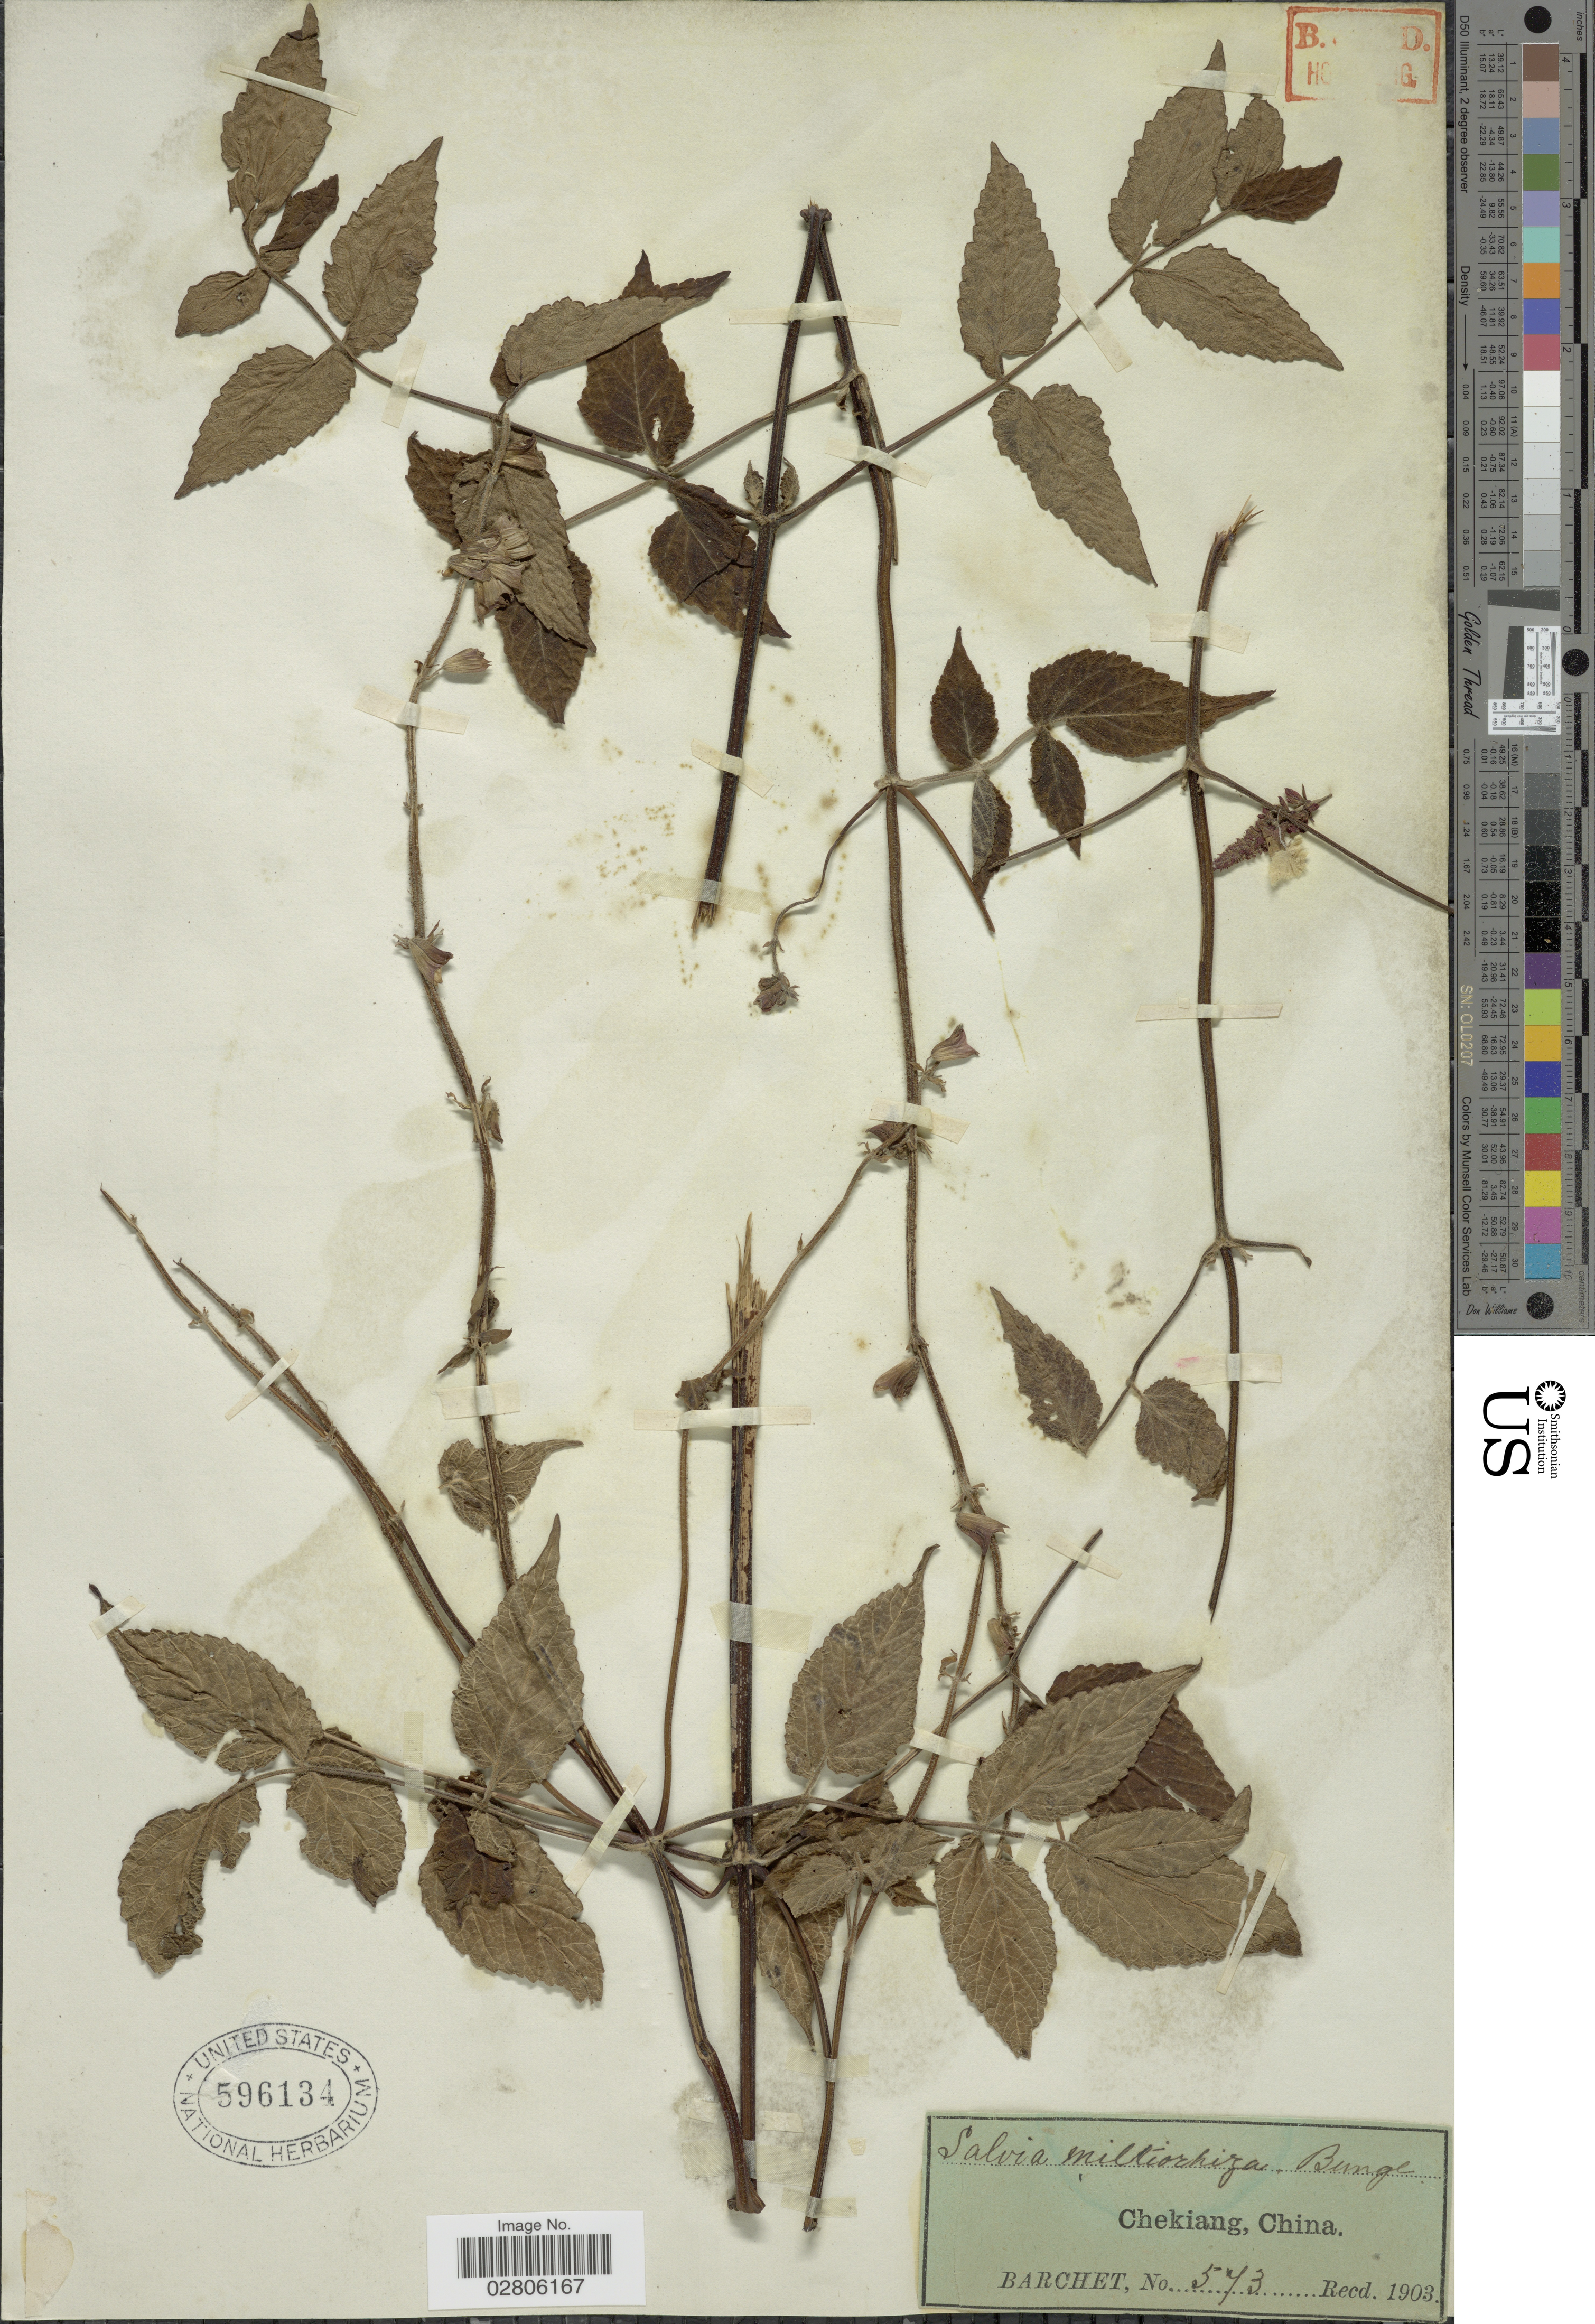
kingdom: Plantae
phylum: Tracheophyta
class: Magnoliopsida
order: Lamiales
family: Lamiaceae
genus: Salvia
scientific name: Salvia miltiorrhiza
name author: Bunge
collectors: Barchet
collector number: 573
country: China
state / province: Zhejiang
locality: Chekiang.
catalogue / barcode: US 596134